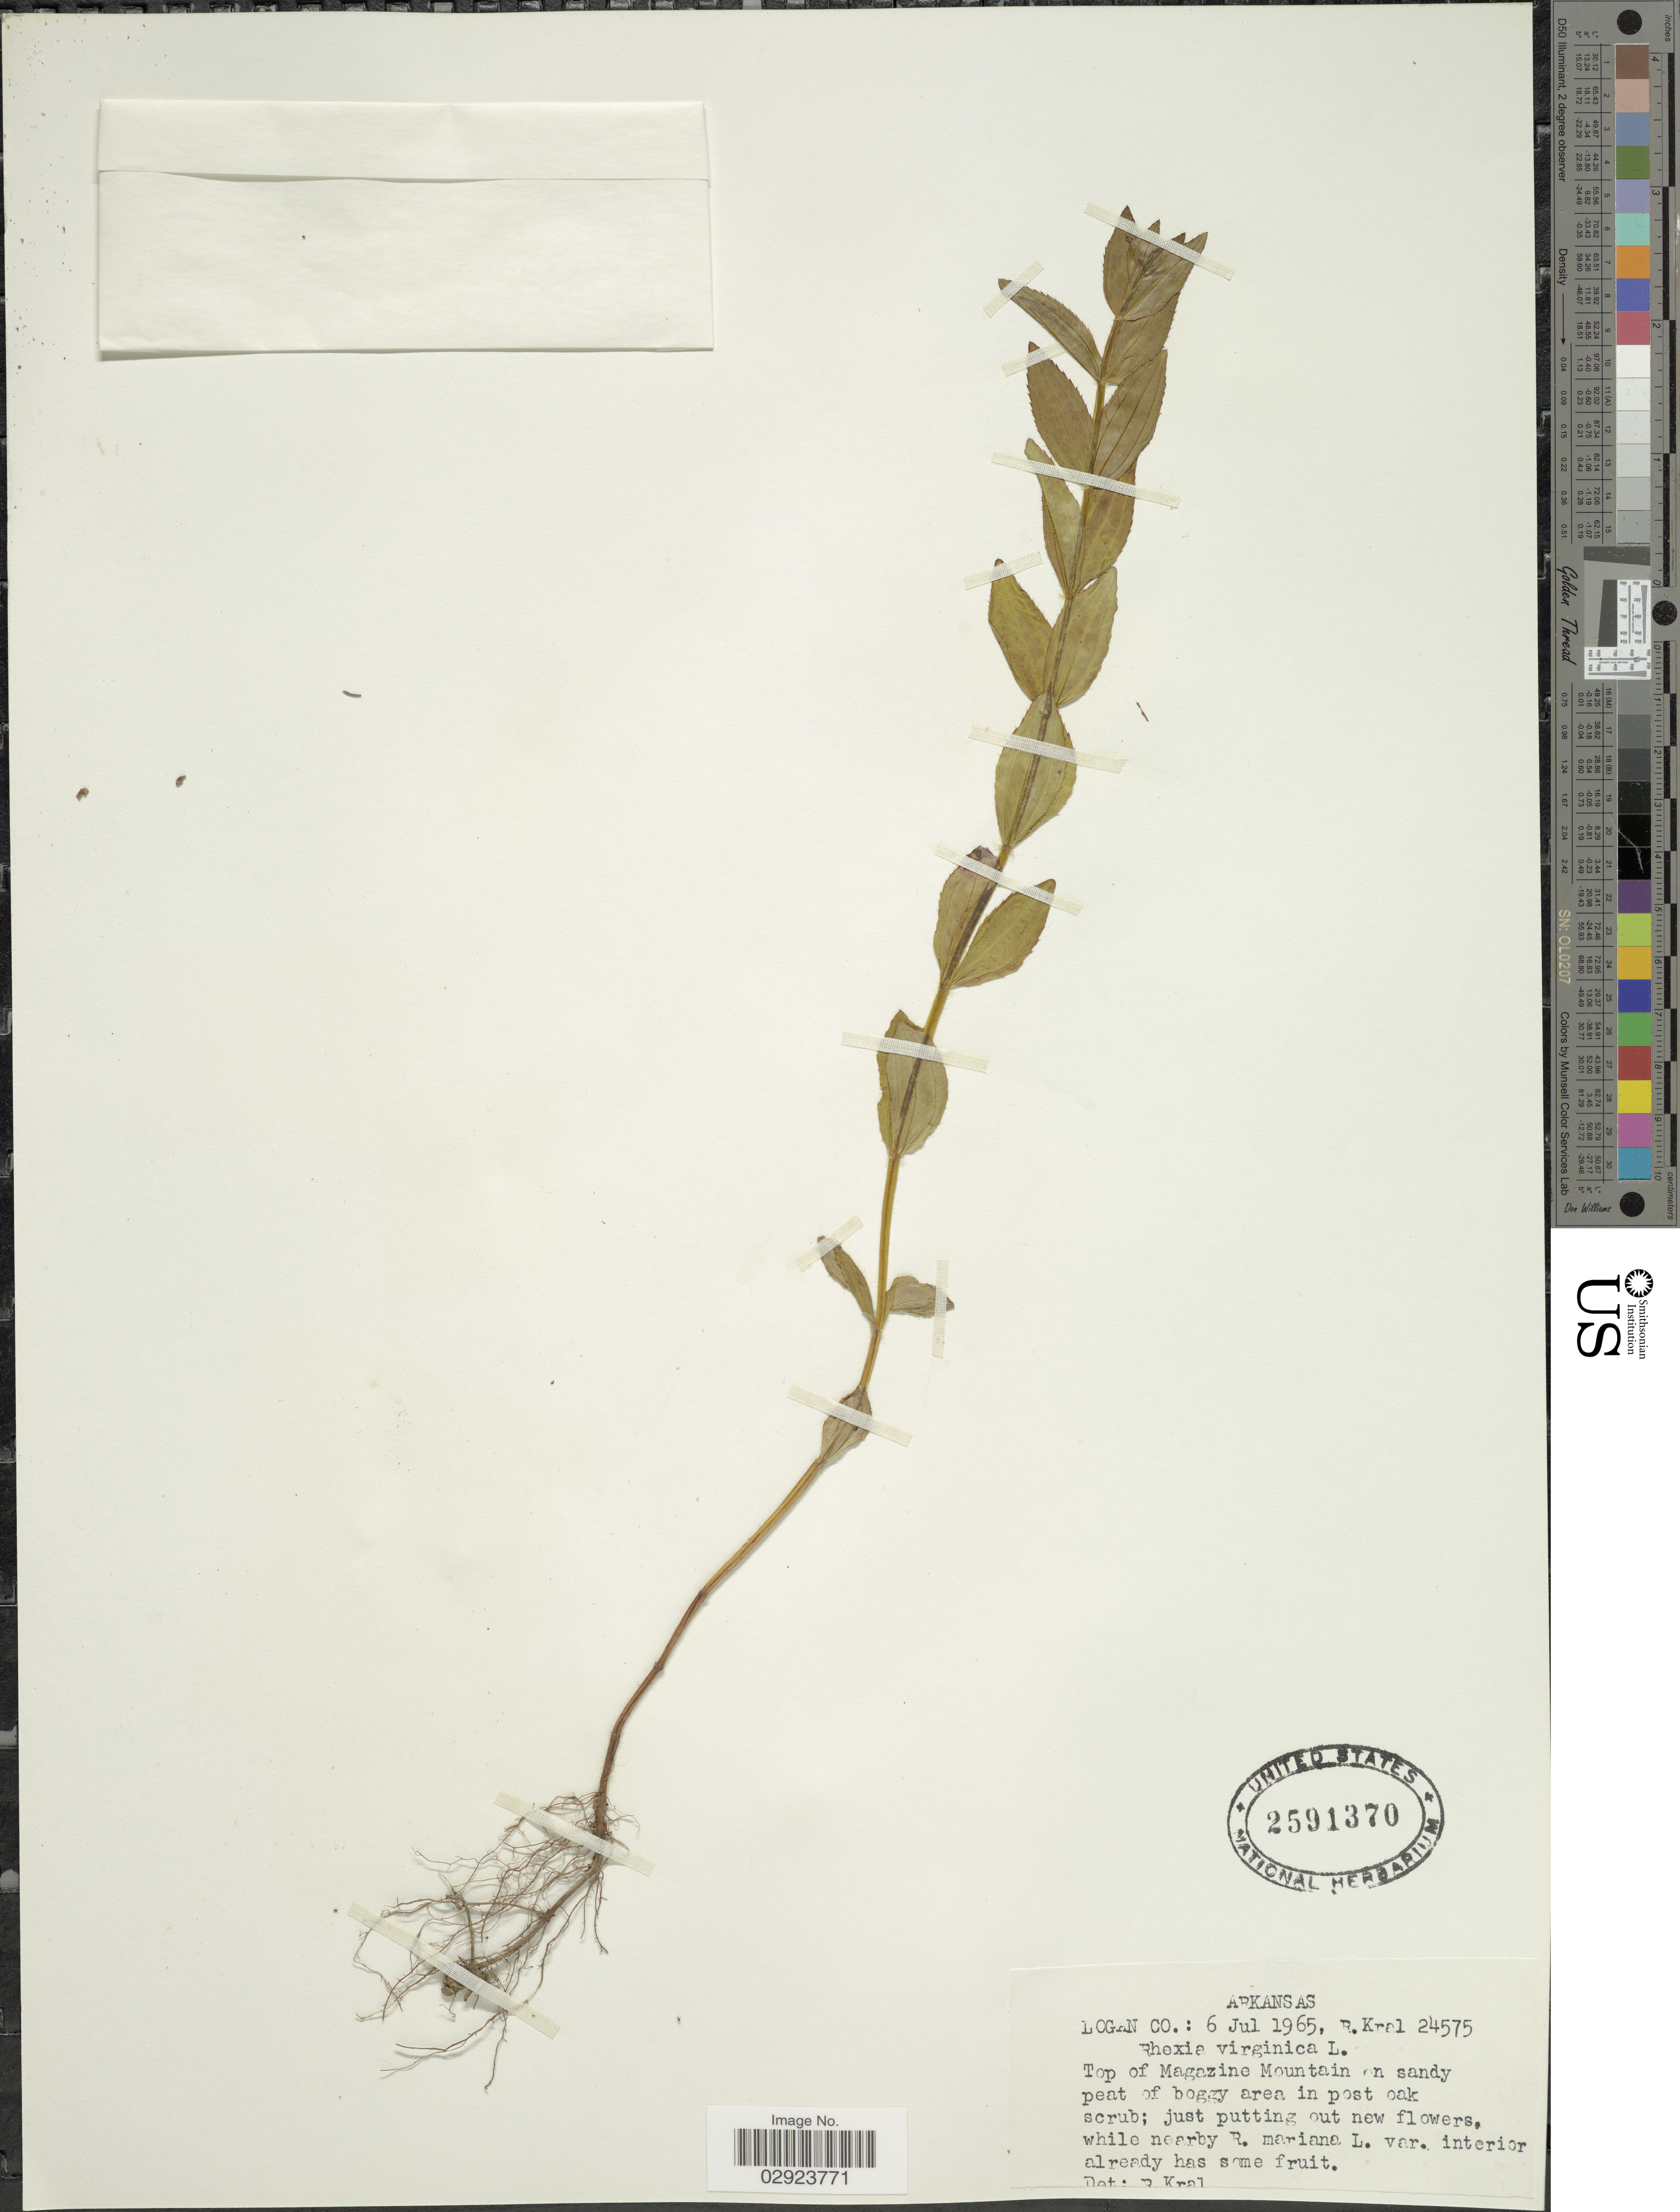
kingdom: Plantae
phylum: Tracheophyta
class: Magnoliopsida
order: Myrtales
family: Melastomataceae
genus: Rhexia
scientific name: Rhexia virginica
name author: L.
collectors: R. Kral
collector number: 24575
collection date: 1965-07-06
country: United States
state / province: Arkansas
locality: Logan Co. Top of Magazine Mountain.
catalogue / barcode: US 2591370